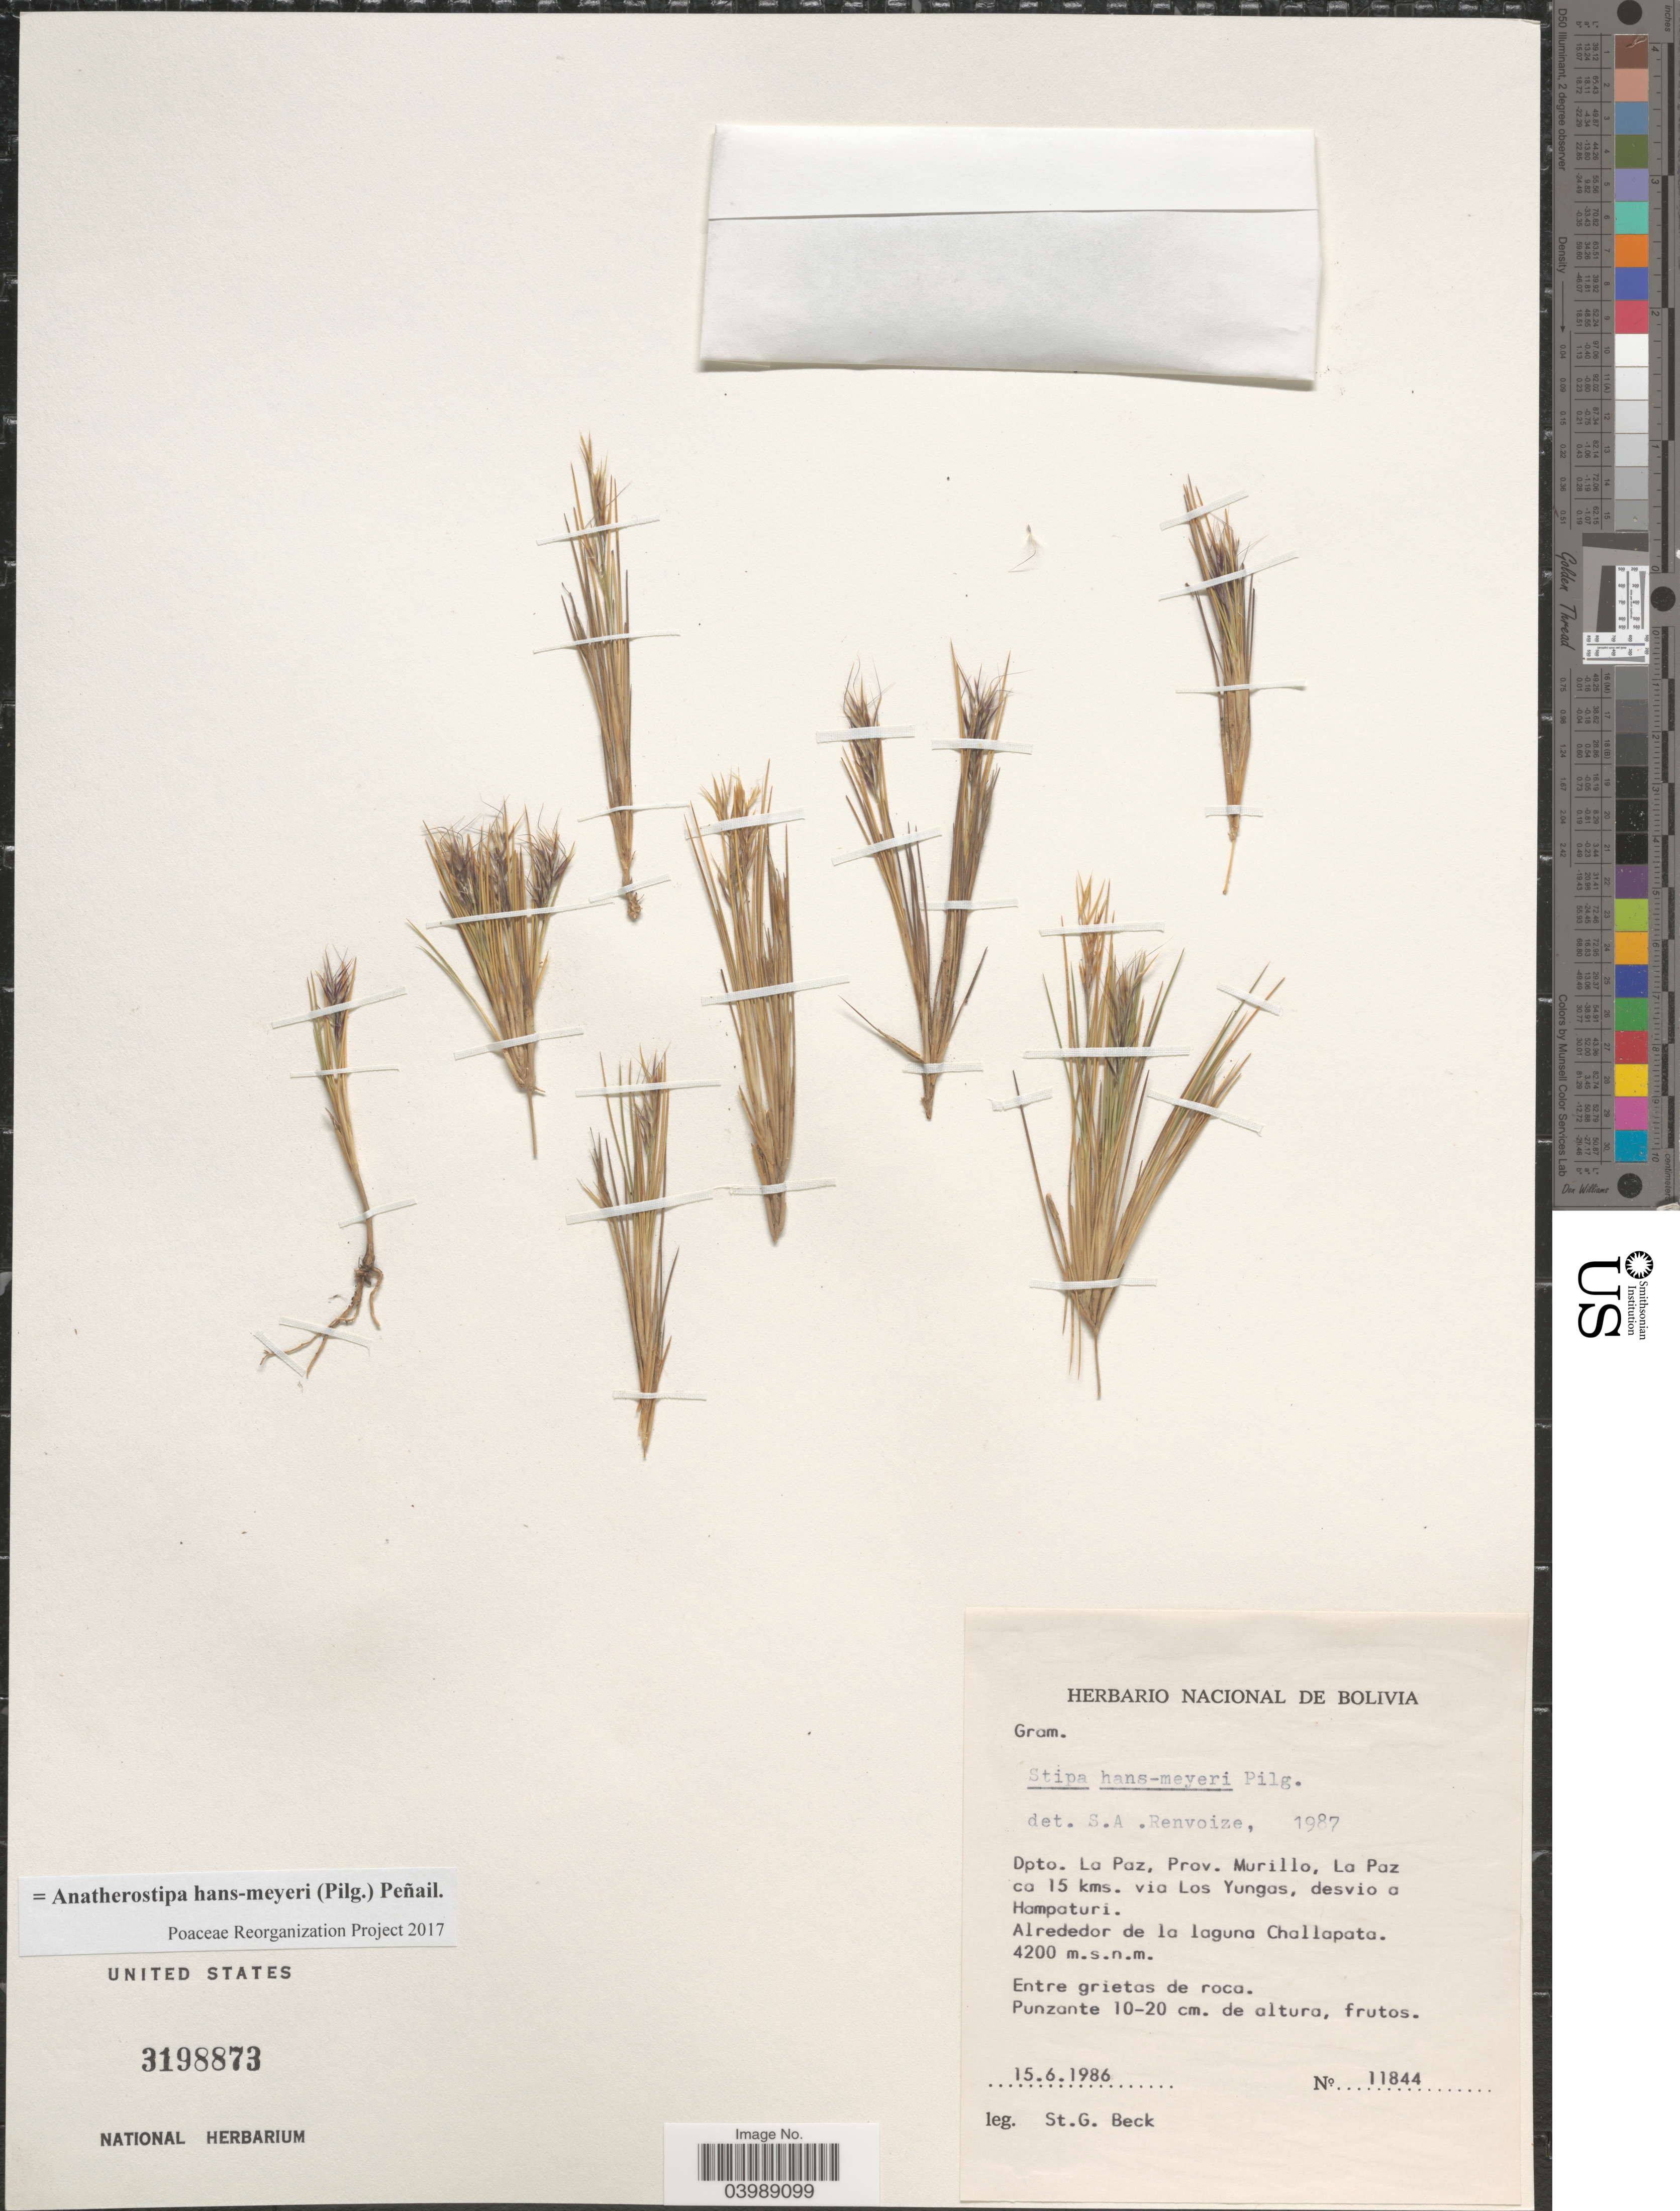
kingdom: Plantae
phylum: Tracheophyta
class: Liliopsida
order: Poales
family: Poaceae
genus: Anatherostipa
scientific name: Anatherostipa hans-meyeri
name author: (Pilg.) Peñailillo B.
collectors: S. G. Beck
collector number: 11844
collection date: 1986-06-15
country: Bolivia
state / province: La Paz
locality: Dpto. La Paz, Prov. Murillo, La Paz ca 15 kms. via Los Yungas, desvio a Hampaturi. Alrededor de la laguna Challapata.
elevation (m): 4200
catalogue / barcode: US 3198873